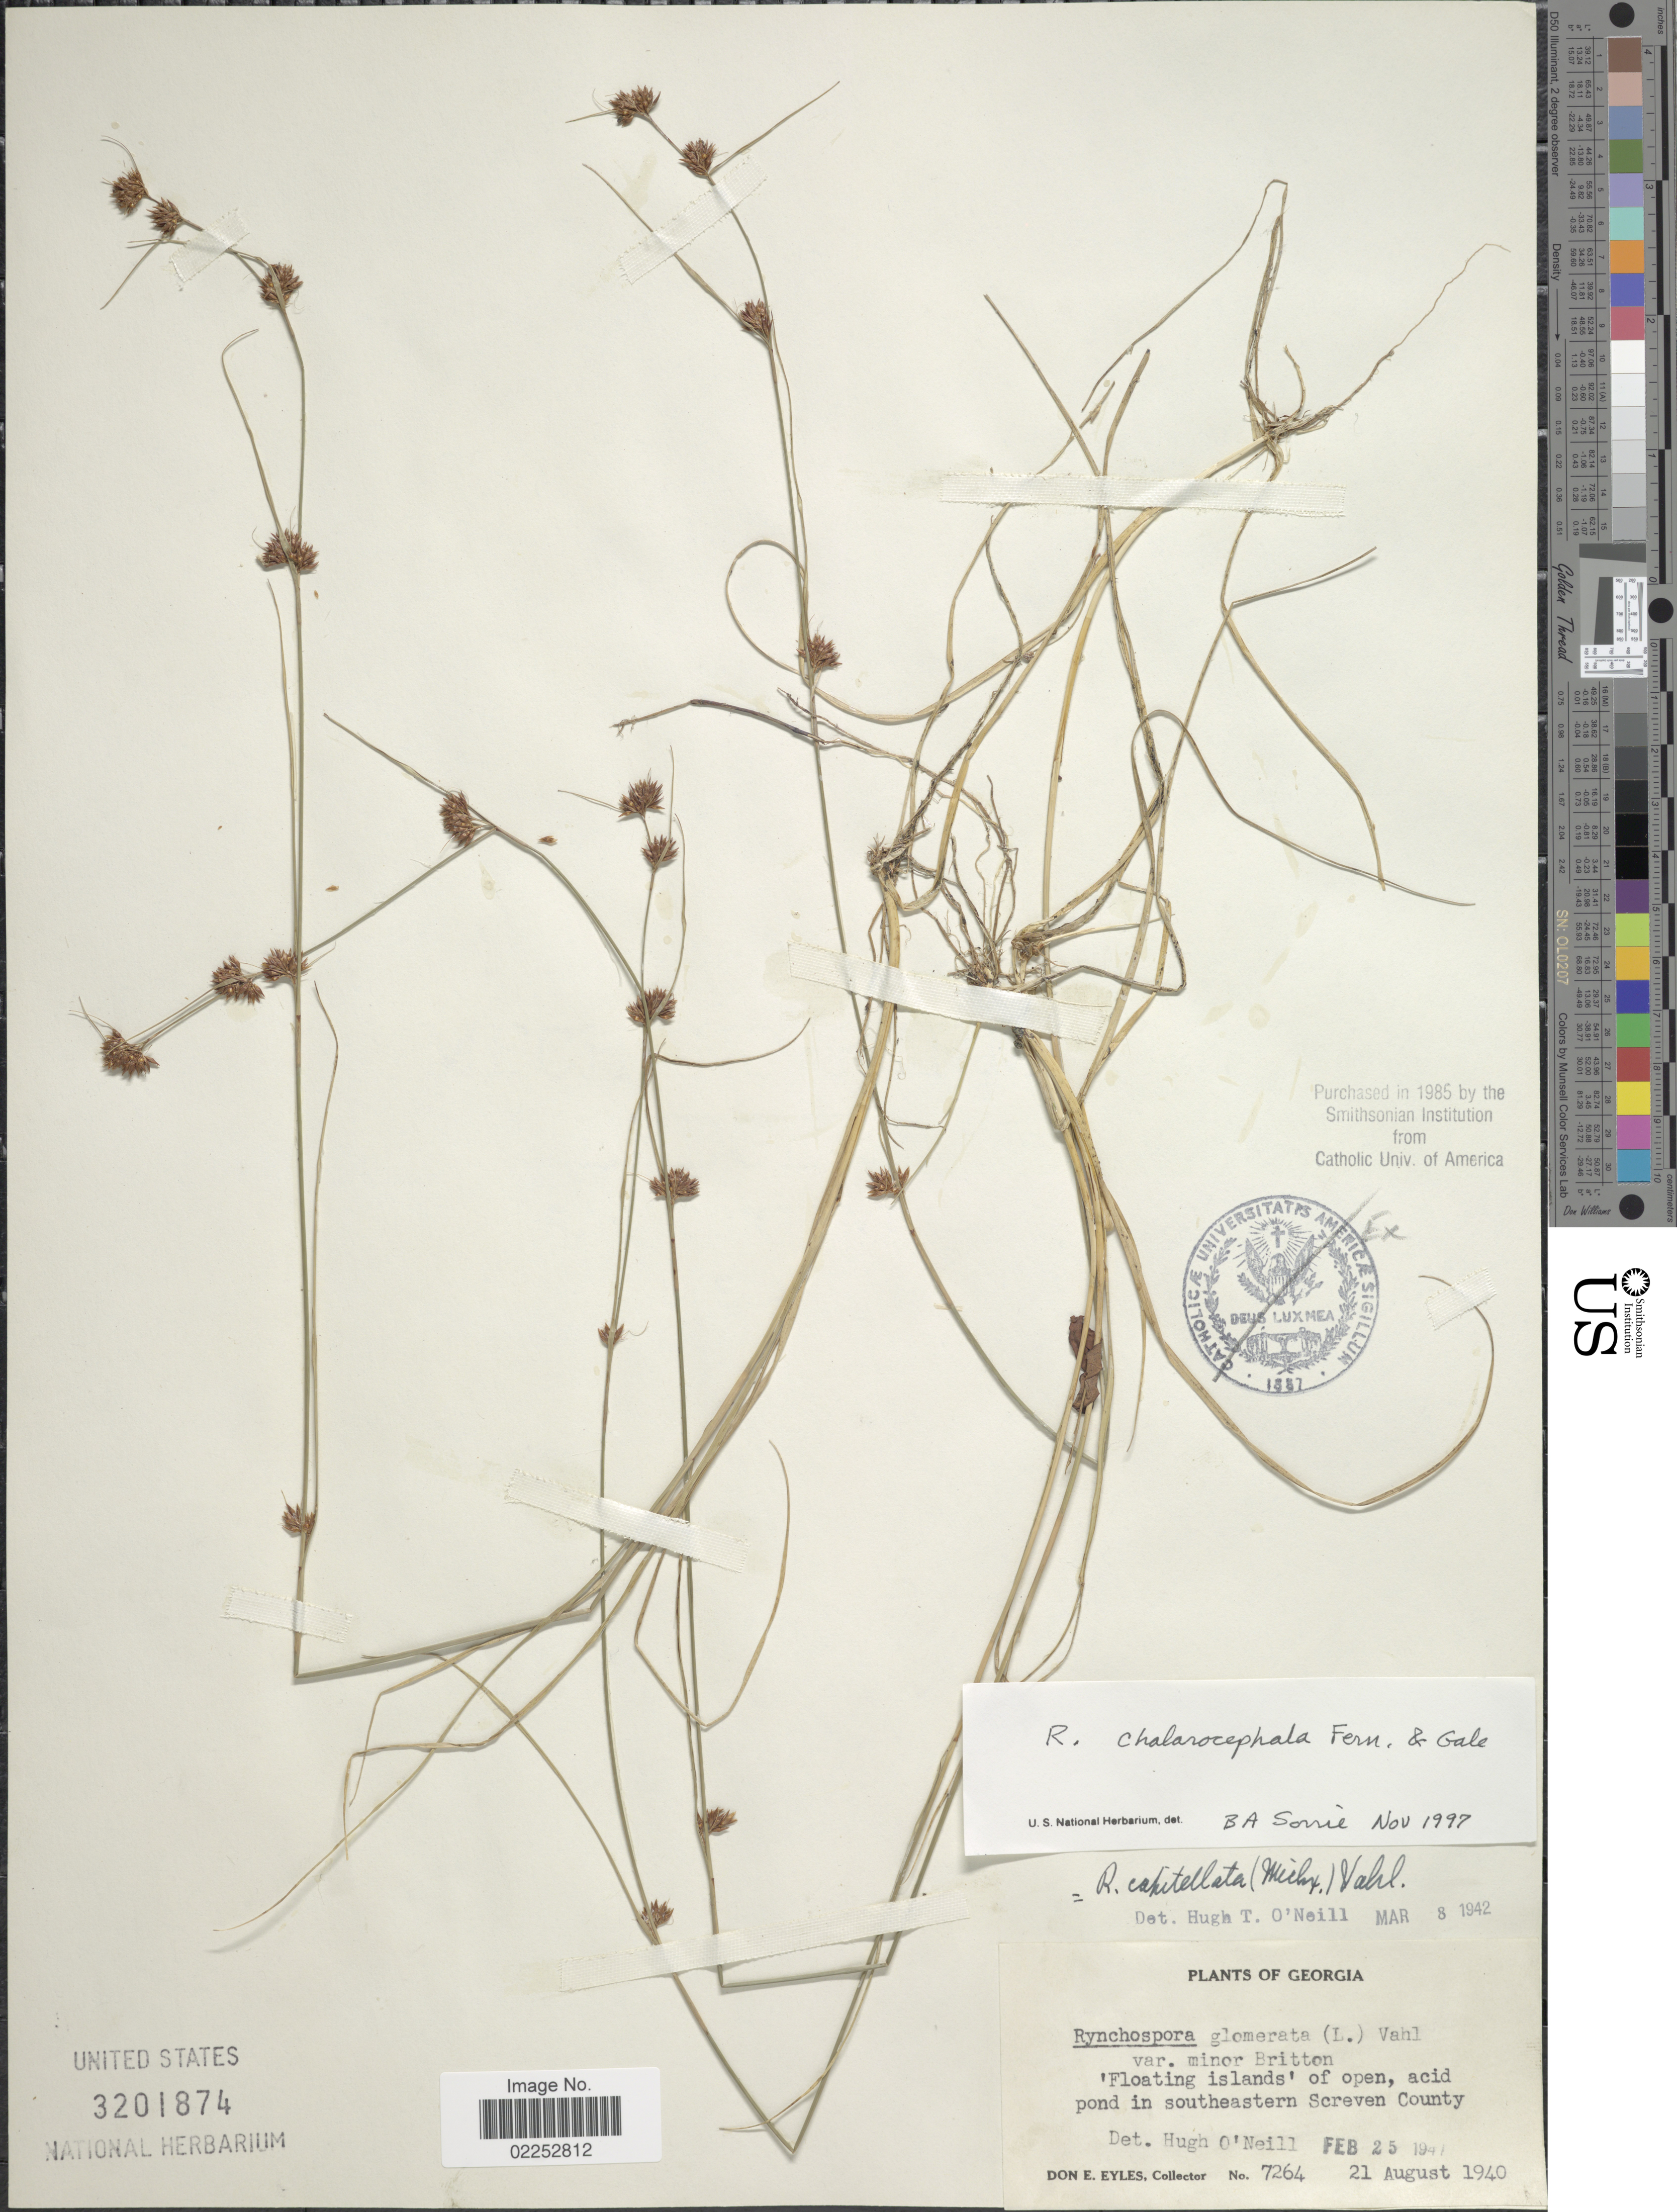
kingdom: Plantae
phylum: Tracheophyta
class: Liliopsida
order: Poales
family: Cyperaceae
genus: Rhynchospora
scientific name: Rhynchospora chalarocephala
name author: Fernald & Gale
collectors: D. Eyles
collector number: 7264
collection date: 1940-08-21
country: United States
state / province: Georgia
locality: Southeastern Screven County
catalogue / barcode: US 3201874